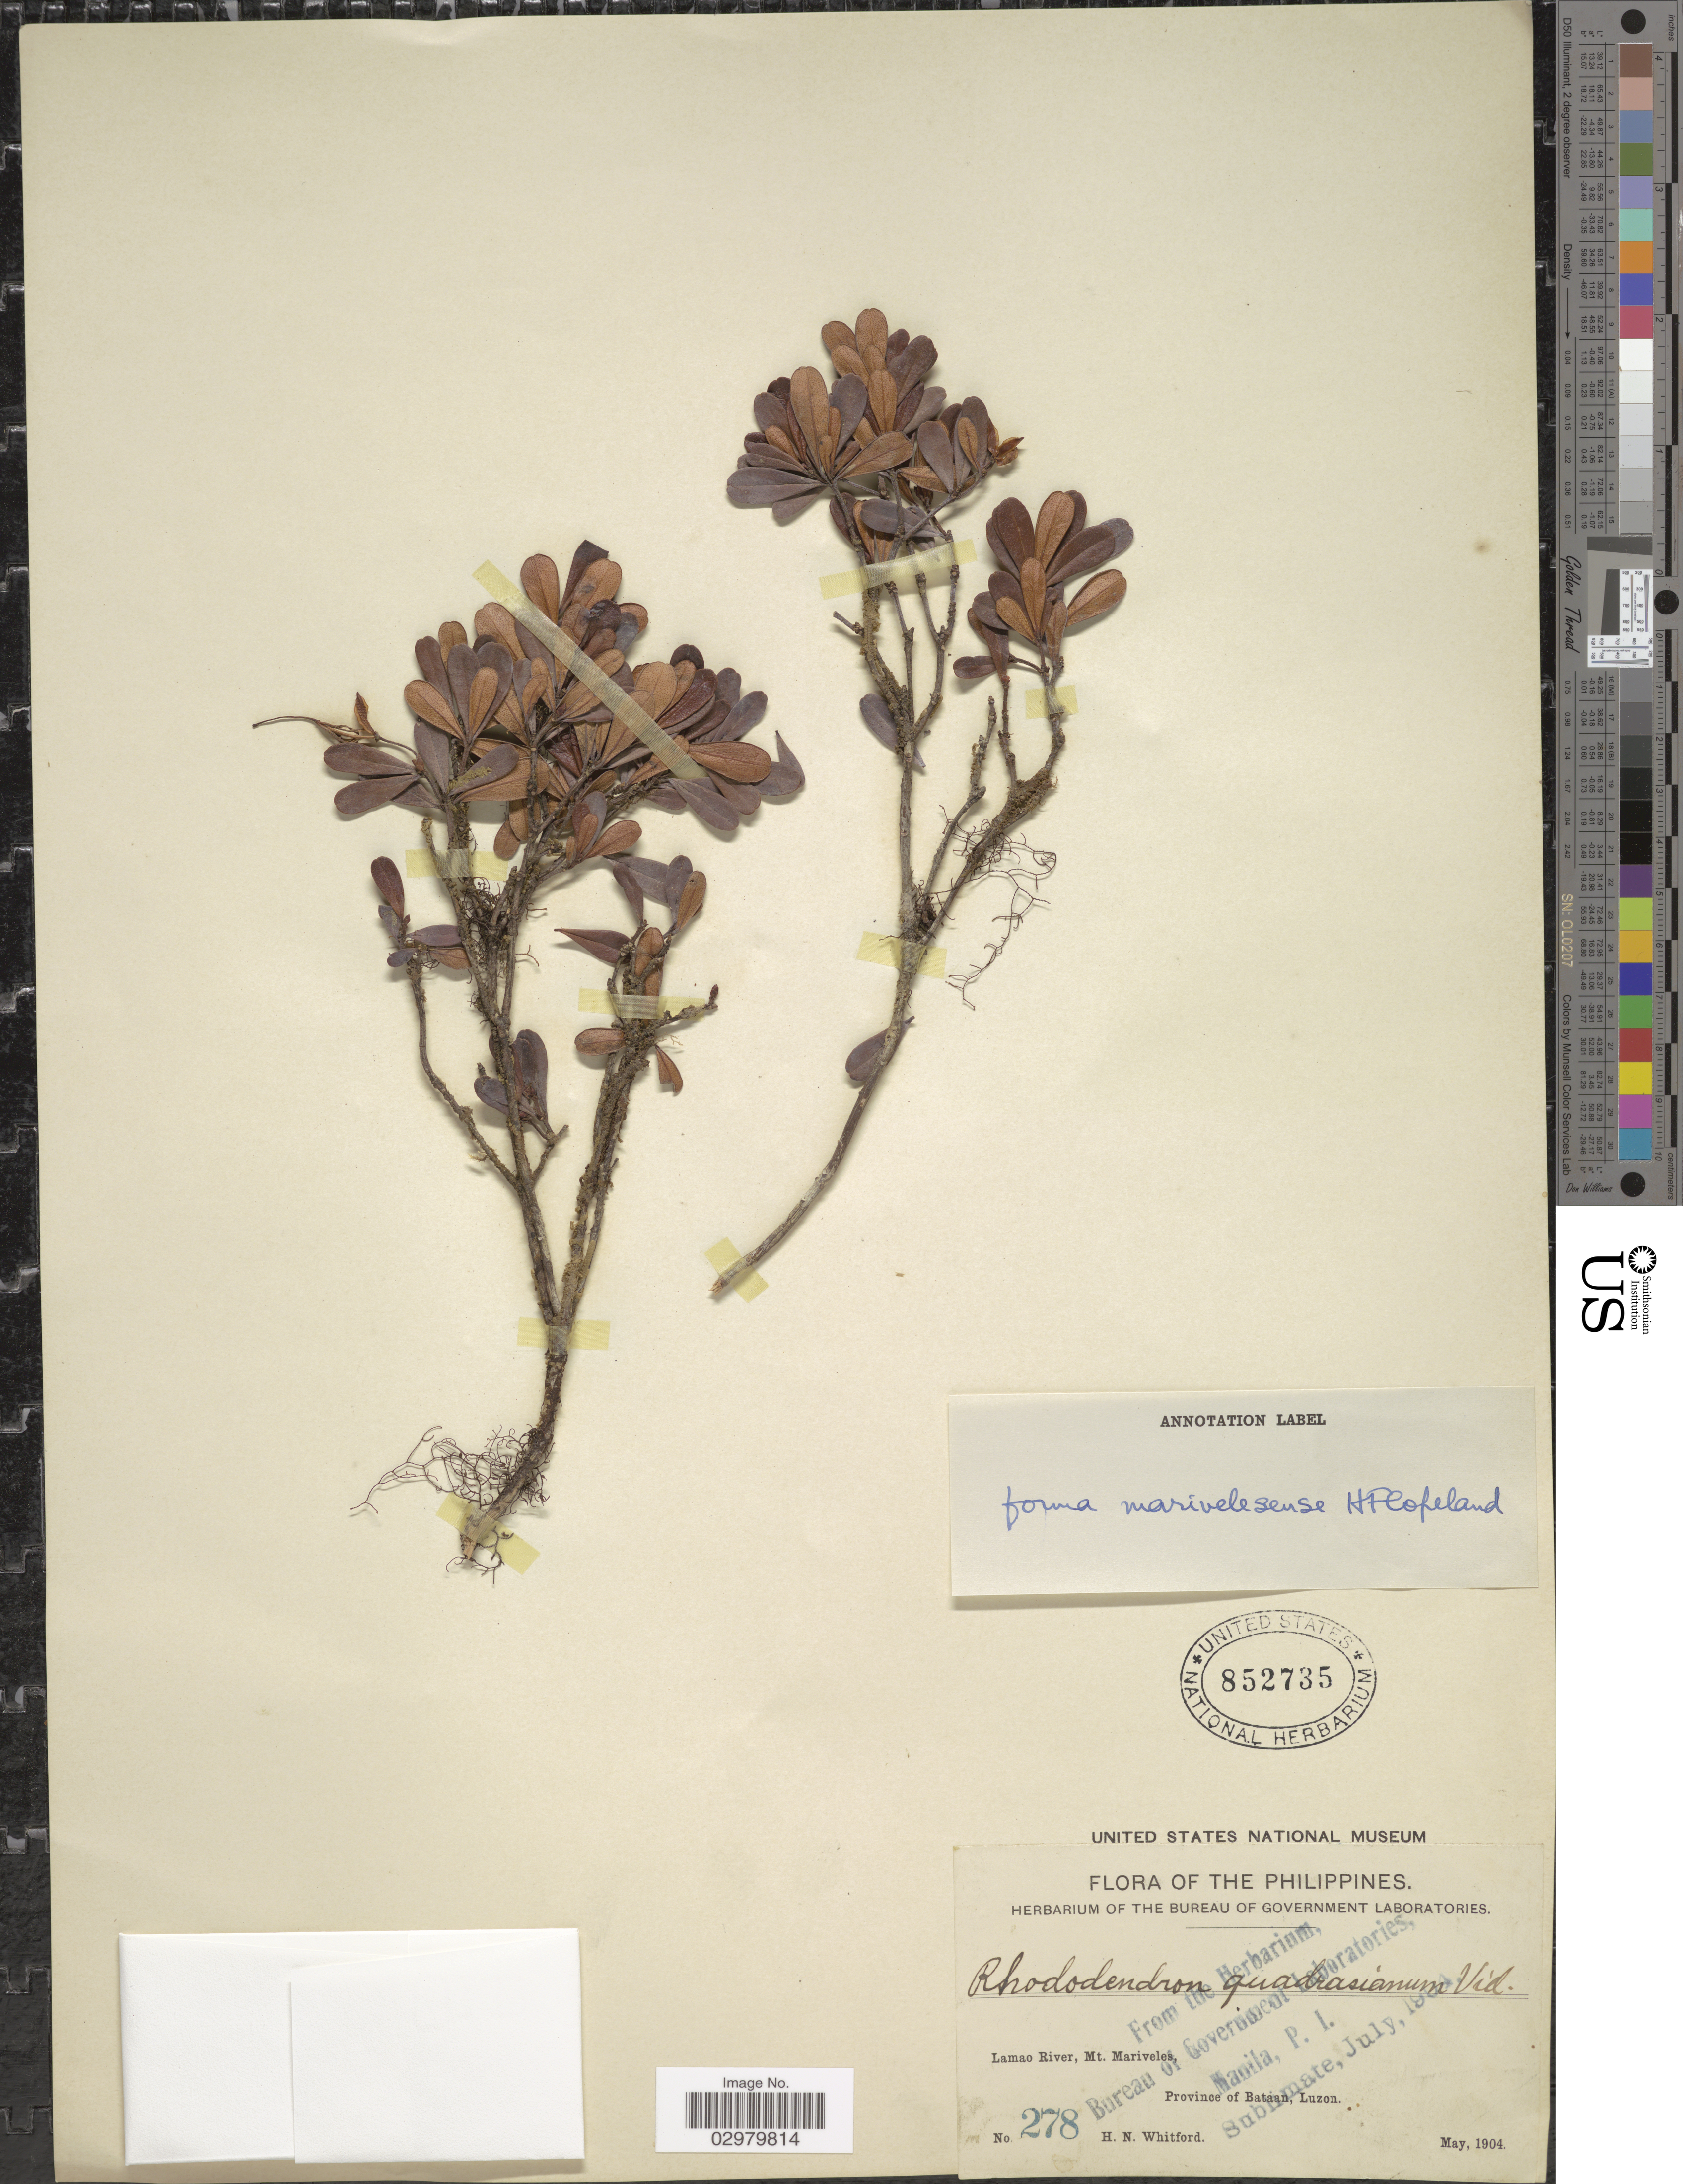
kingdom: Plantae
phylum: Tracheophyta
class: Magnoliopsida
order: Ericales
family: Ericaceae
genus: Rhododendron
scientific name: Rhododendron quadrasianum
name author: Vidal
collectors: H. N. Whitford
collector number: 278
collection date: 1904-05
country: Philippines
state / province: Central Luzon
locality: Lamao River, Mt. Mariveles, Province of Bataan, Luzon.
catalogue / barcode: US 852735